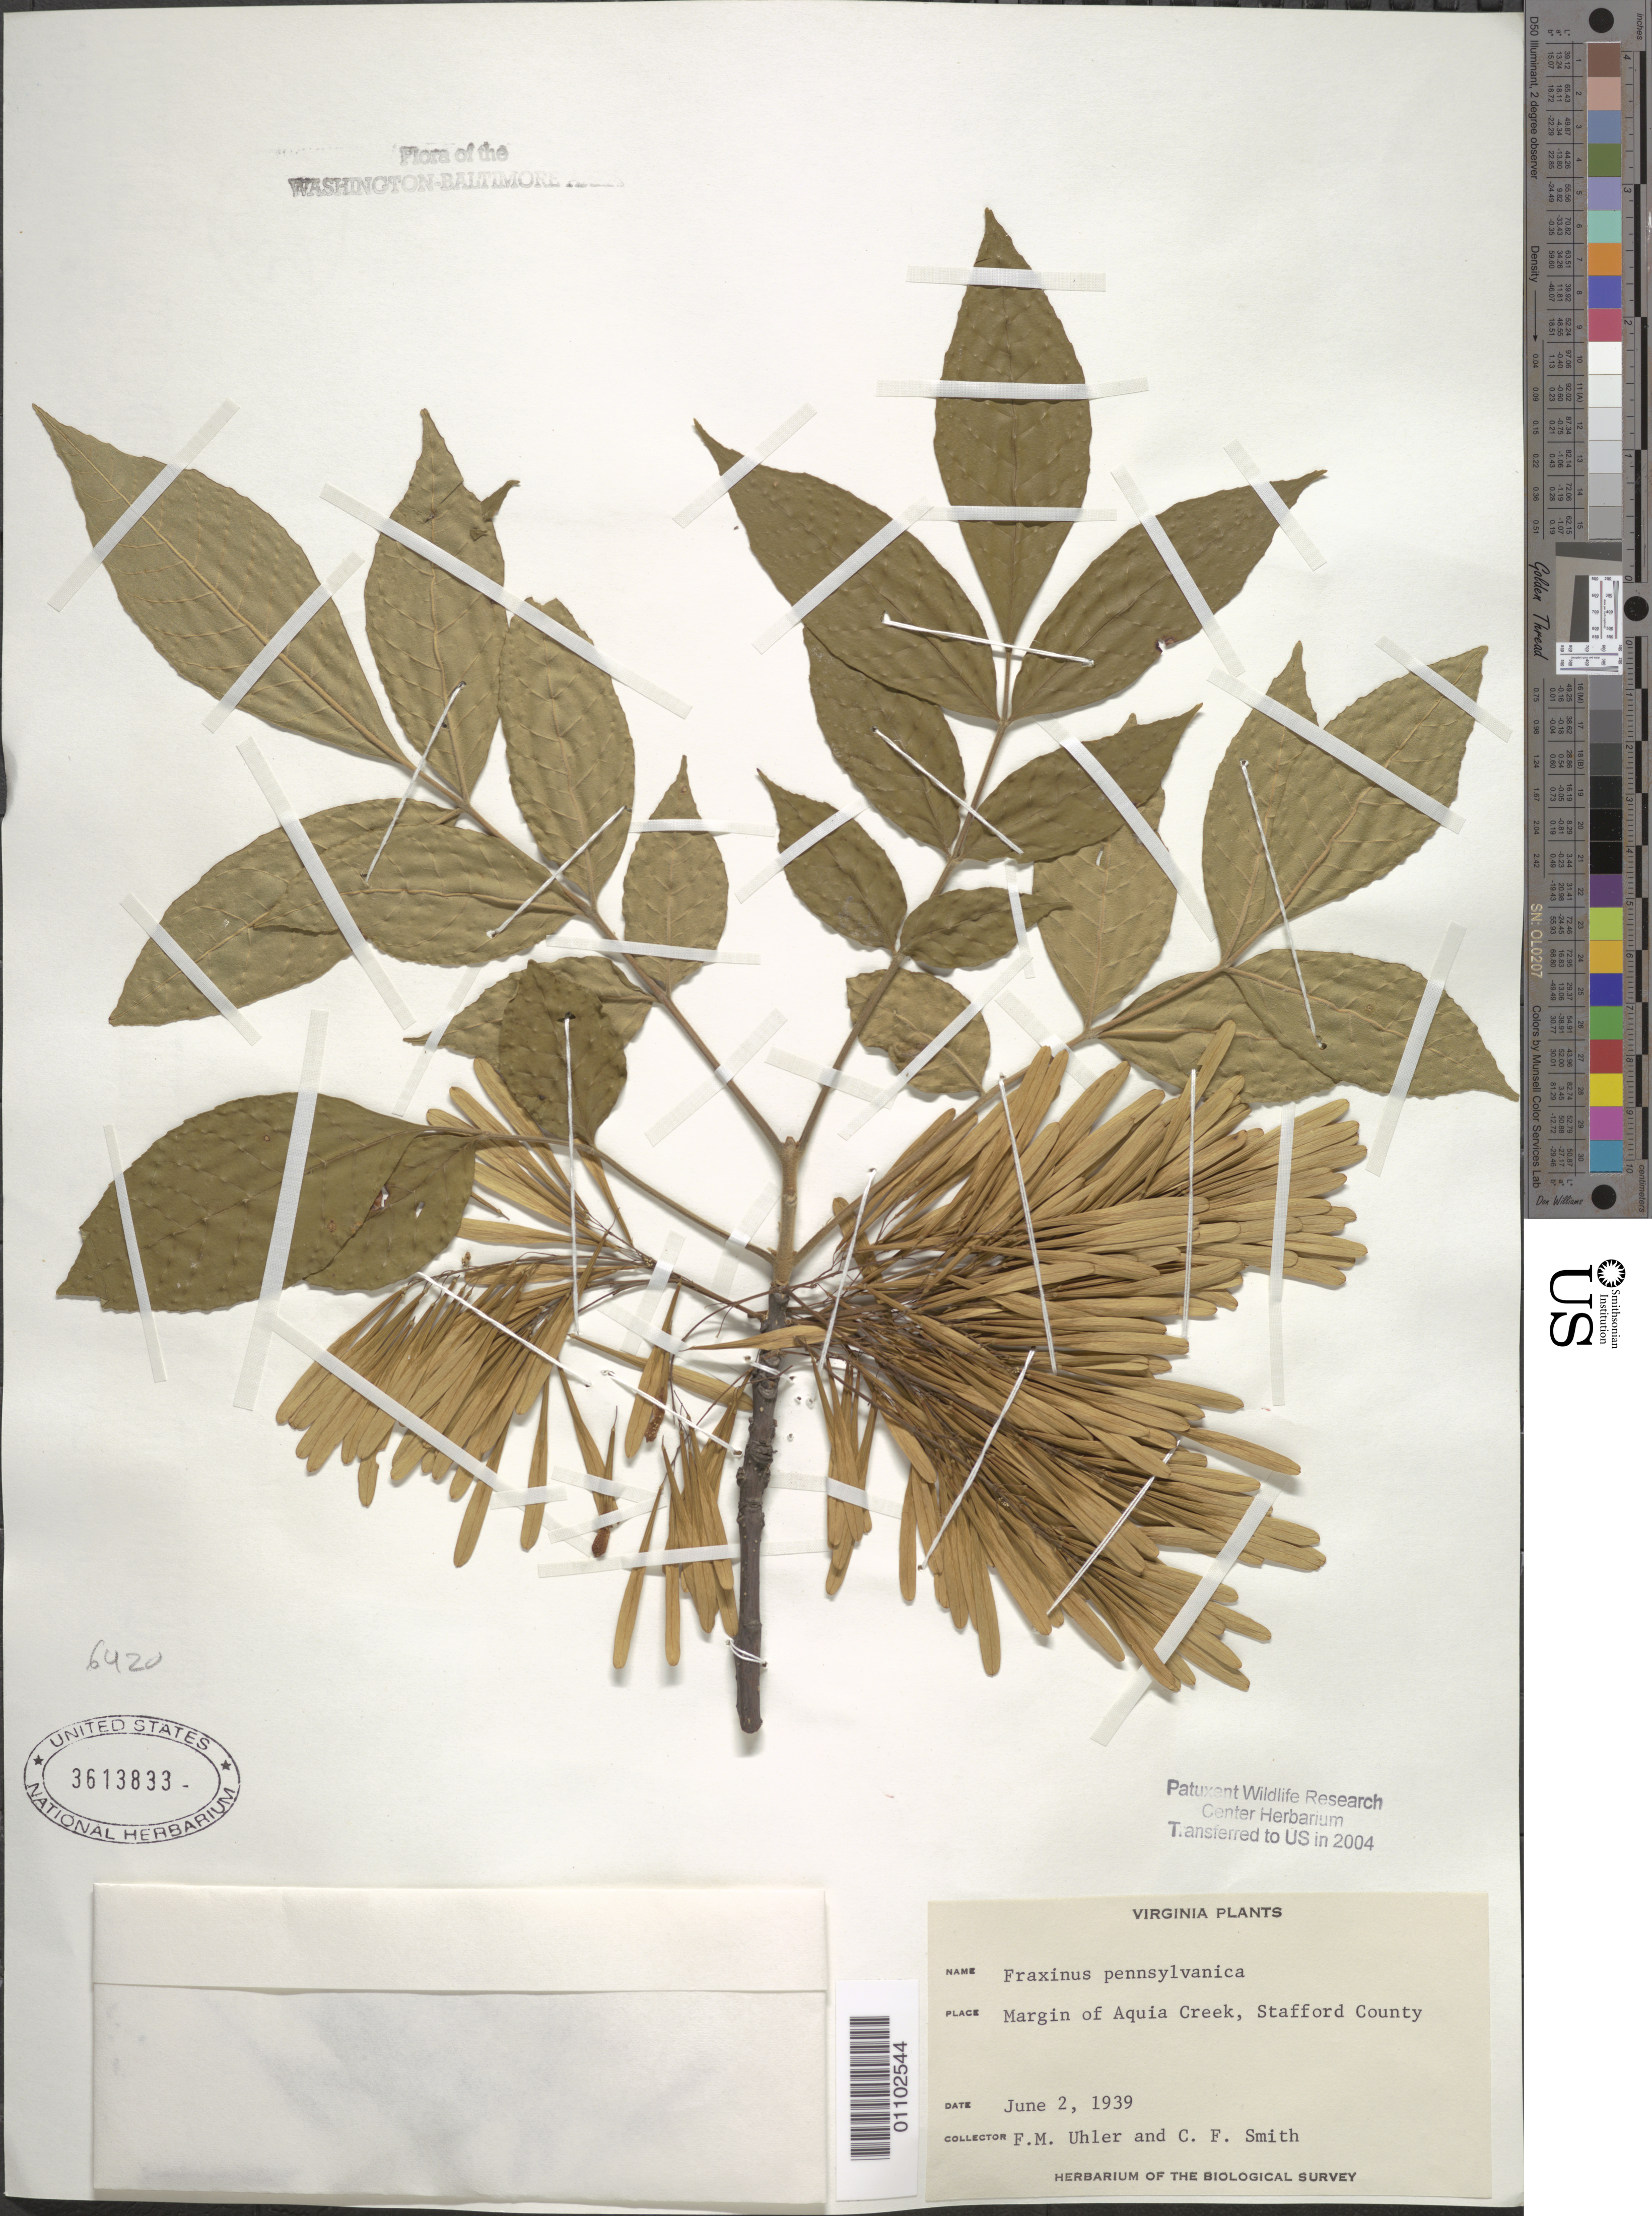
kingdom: Plantae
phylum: Tracheophyta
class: Magnoliopsida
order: Lamiales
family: Oleaceae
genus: Fraxinus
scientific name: Fraxinus pennsylvanica var. pennsylvanica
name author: Marshall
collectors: F. M. Uhler & C. F. Smith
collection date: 1939-06-02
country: United States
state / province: Virginia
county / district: Stafford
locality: Margin of Aquia Creek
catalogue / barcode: US 3613833